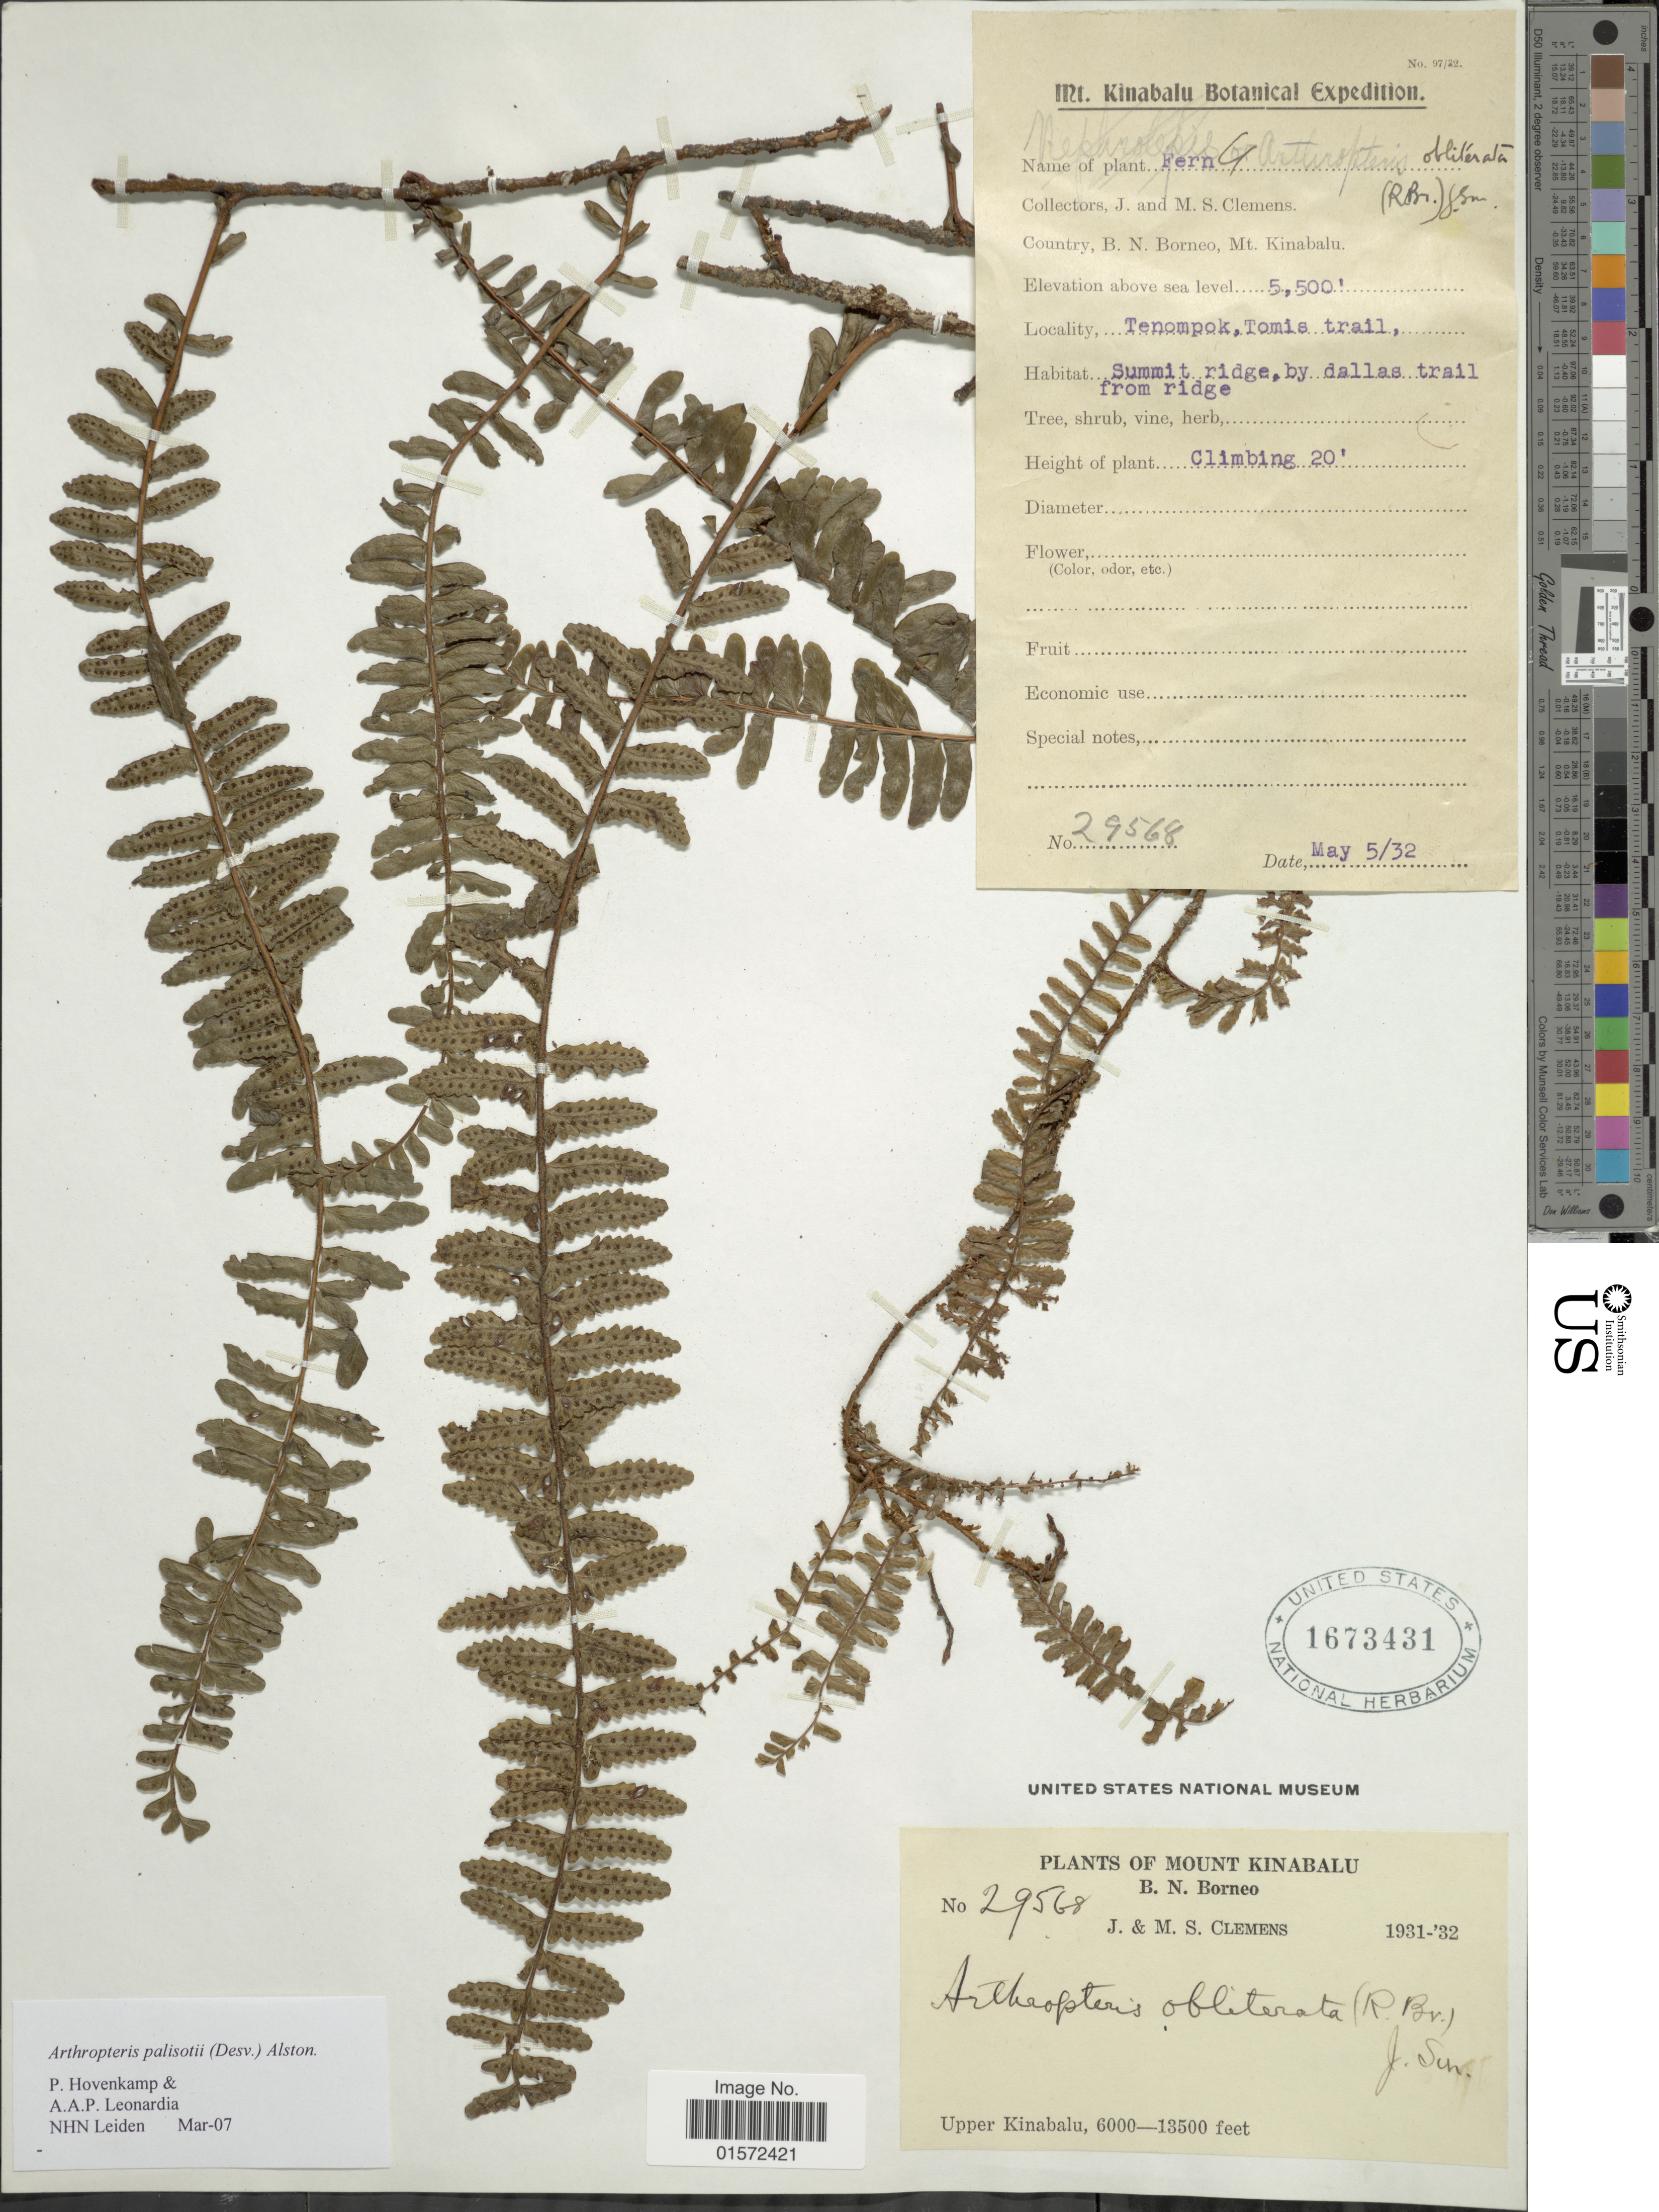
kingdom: Plantae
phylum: Tracheophyta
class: Polypodiopsida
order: Polypodiales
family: Tectariaceae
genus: Arthropteris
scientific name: Arthropteris palisotii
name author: (Desv.) Alston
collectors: J. Clemens & M. S. Clemens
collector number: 29568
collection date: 1932-05-05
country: Malaysia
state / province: Sabah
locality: Mount Kinabalu, B.N. Borneo, Mt.Kinabalu, Tenompok, Tomis trail, Summit ridge,m by dallas trail from ridge, Upper Kinabalu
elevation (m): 1676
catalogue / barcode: US 1673431